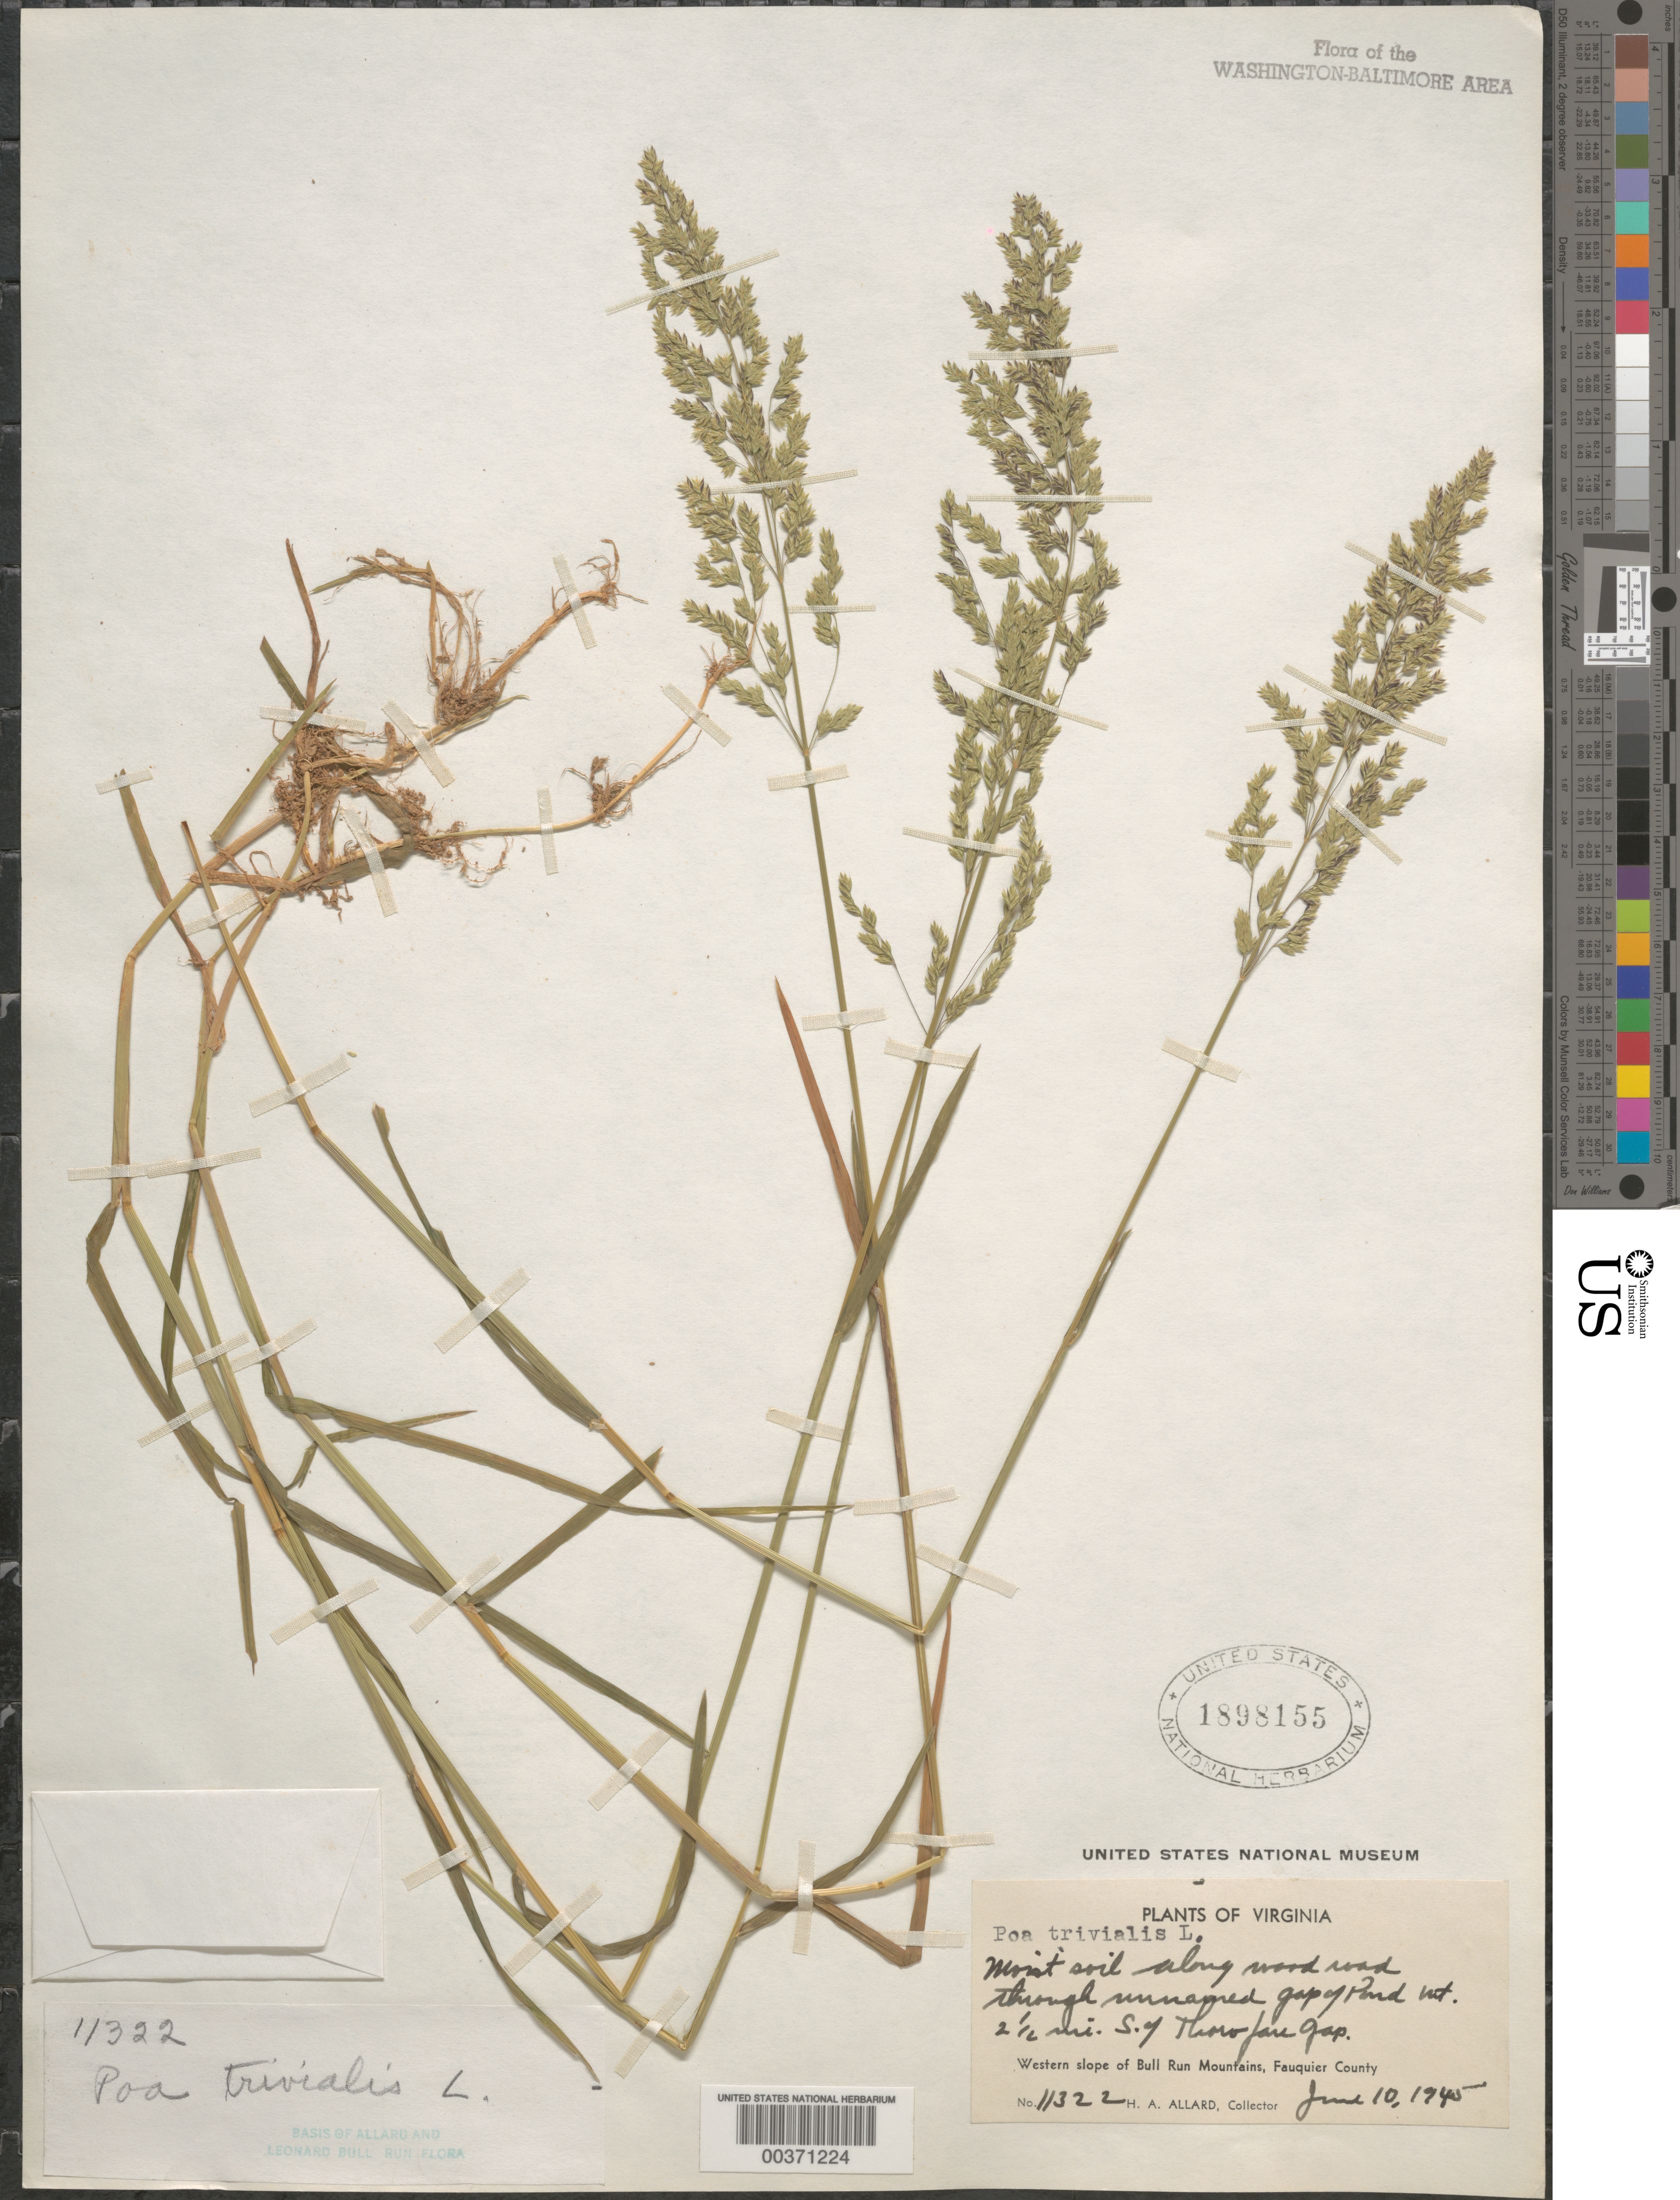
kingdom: Plantae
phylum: Tracheophyta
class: Liliopsida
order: Poales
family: Poaceae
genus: Poa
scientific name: Poa trivialis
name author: L.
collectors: H. A. Allard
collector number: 11322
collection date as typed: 10 Jun 1945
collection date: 1945-06-10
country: United States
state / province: Virginia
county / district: Fauquier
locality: South of Thorofare Gap, Pond Mountains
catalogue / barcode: US 1898155